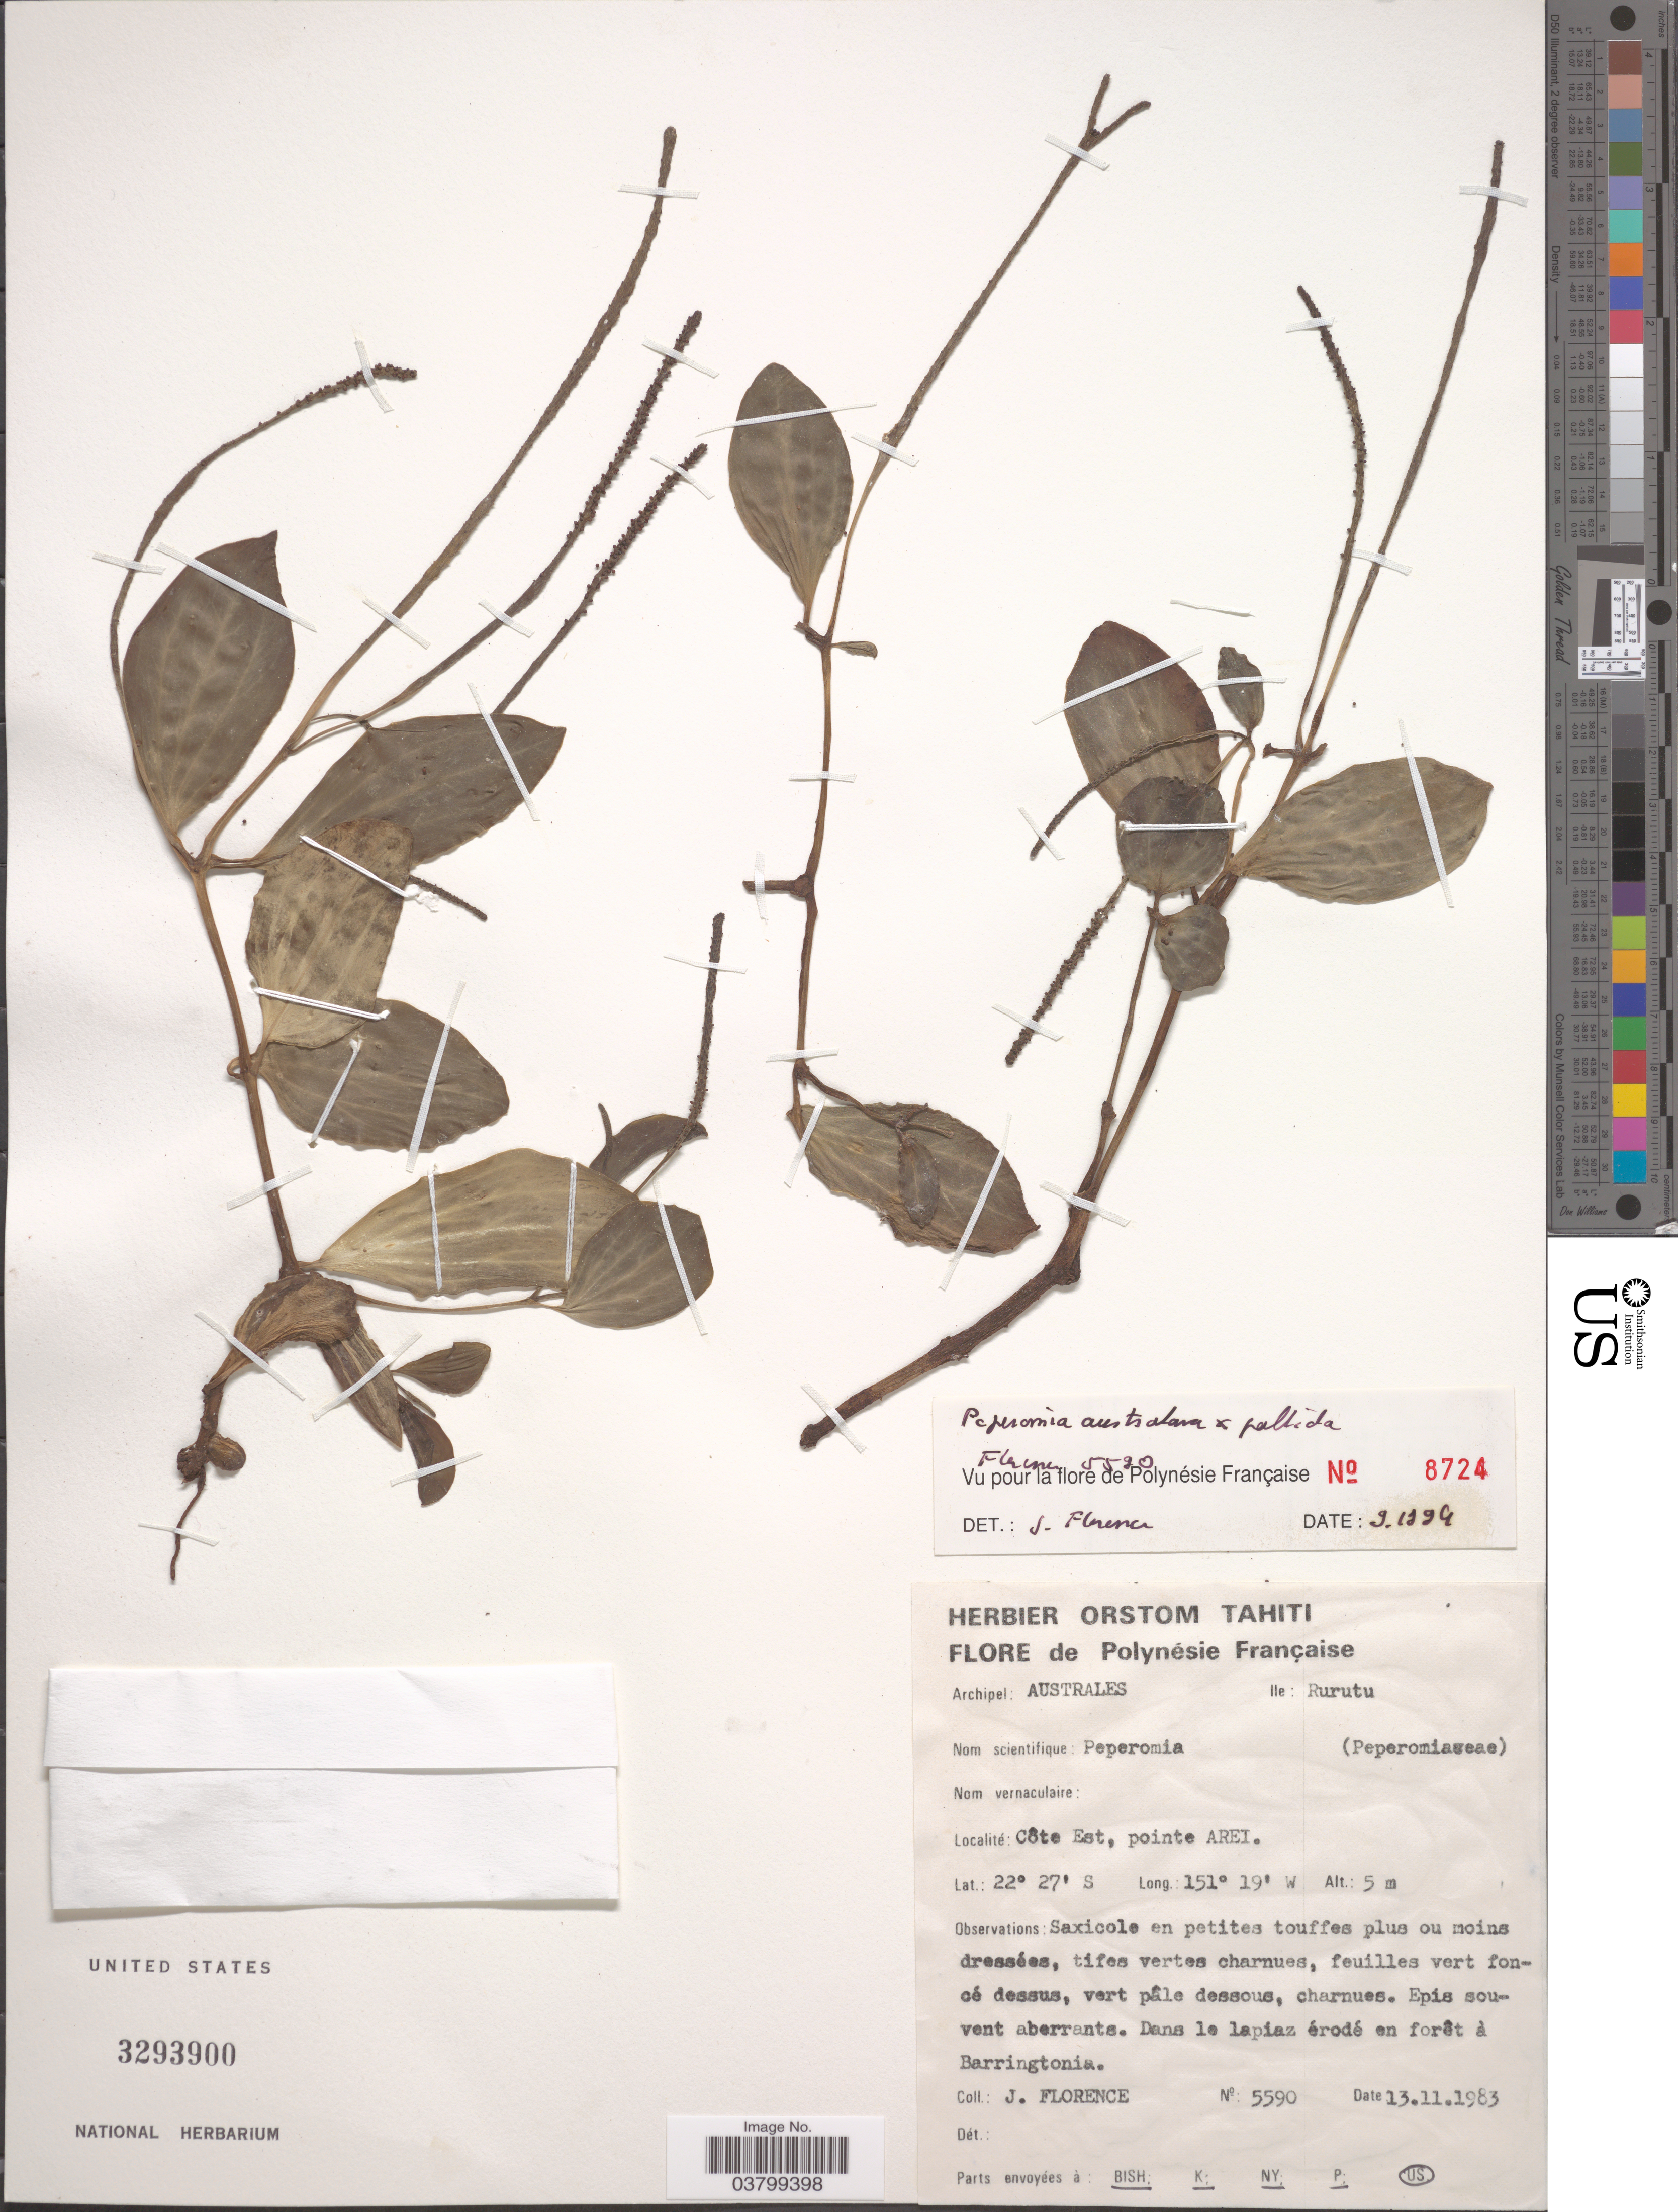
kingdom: Plantae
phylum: Tracheophyta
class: Magnoliopsida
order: Piperales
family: Piperaceae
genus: Peperomia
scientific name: Peperomia australana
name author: Yunck.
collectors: J. Florence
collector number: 5590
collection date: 1983-11-13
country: French Polynesia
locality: Archipel: Australes. Ile: Rurutu. Côte Est, pointe Arei.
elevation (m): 5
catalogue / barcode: US 3293900